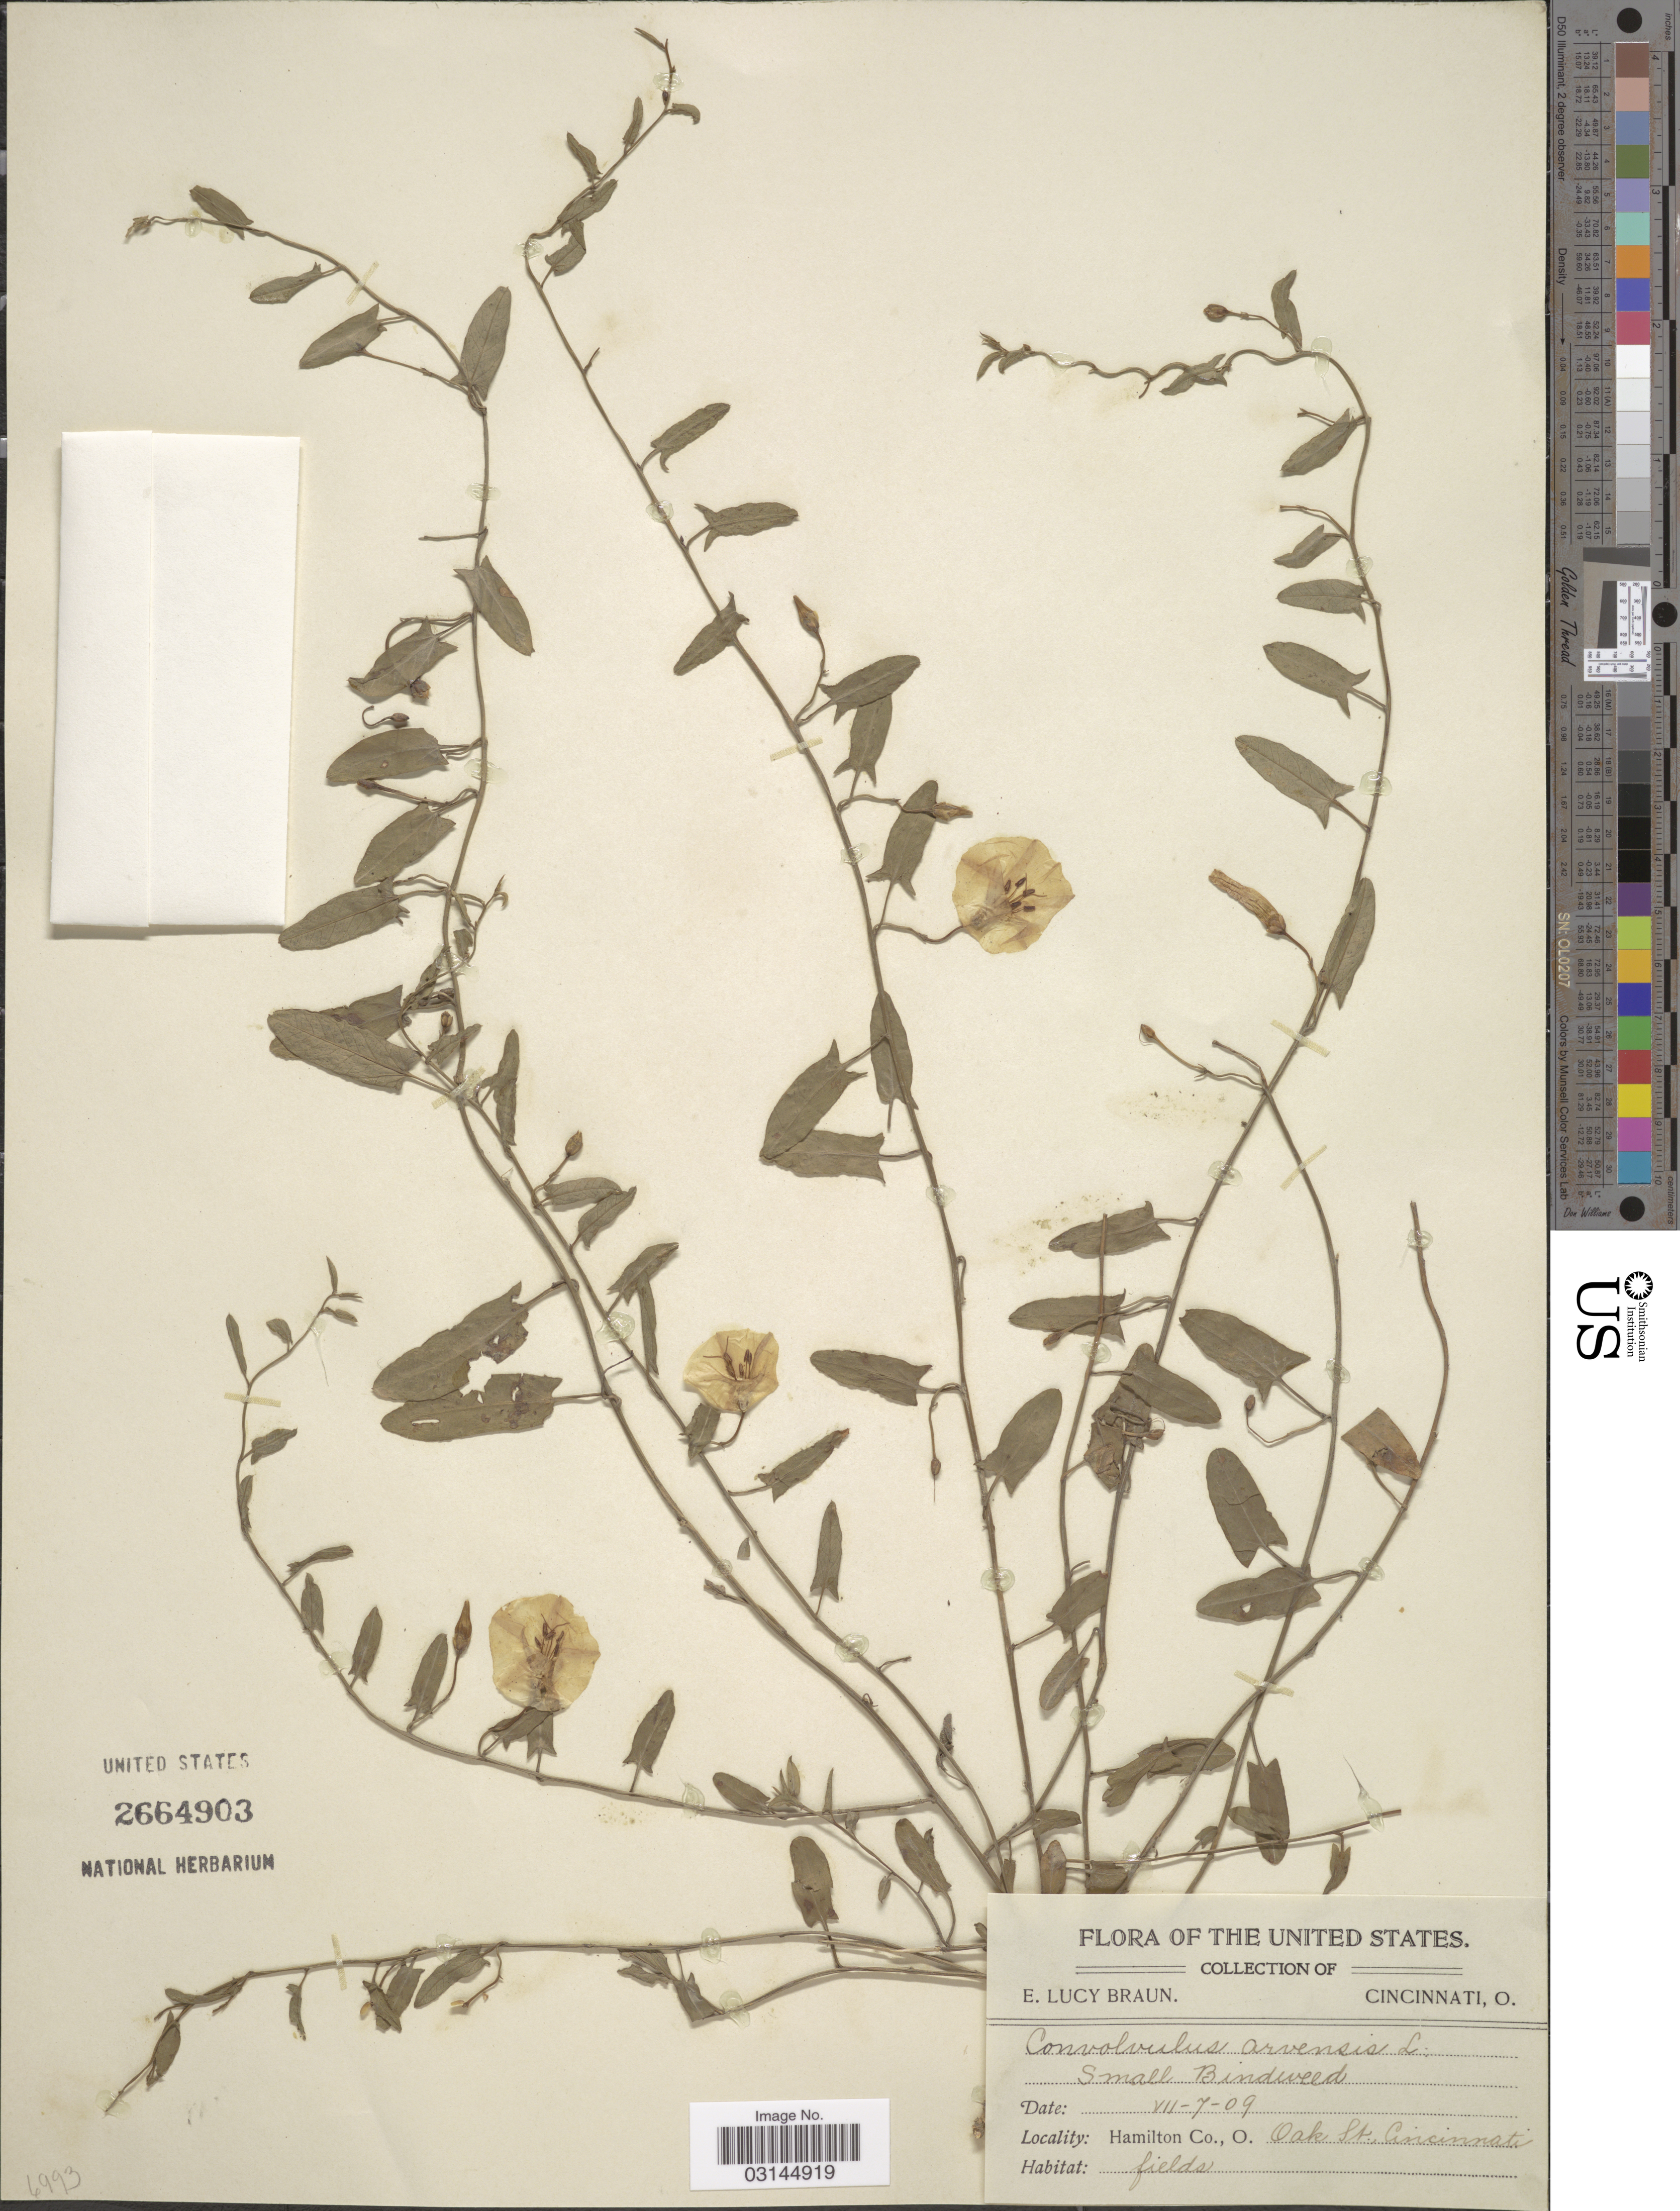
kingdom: Plantae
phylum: Tracheophyta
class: Magnoliopsida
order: Solanales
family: Convolvulaceae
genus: Convolvulus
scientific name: Convolvulus arvensis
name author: L.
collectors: E. L. Braun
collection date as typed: Transcribed d/m/y: 7/7/9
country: United States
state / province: Ohio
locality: Hamilton Co., Oak St. Cincinnati.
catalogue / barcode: US 2664903